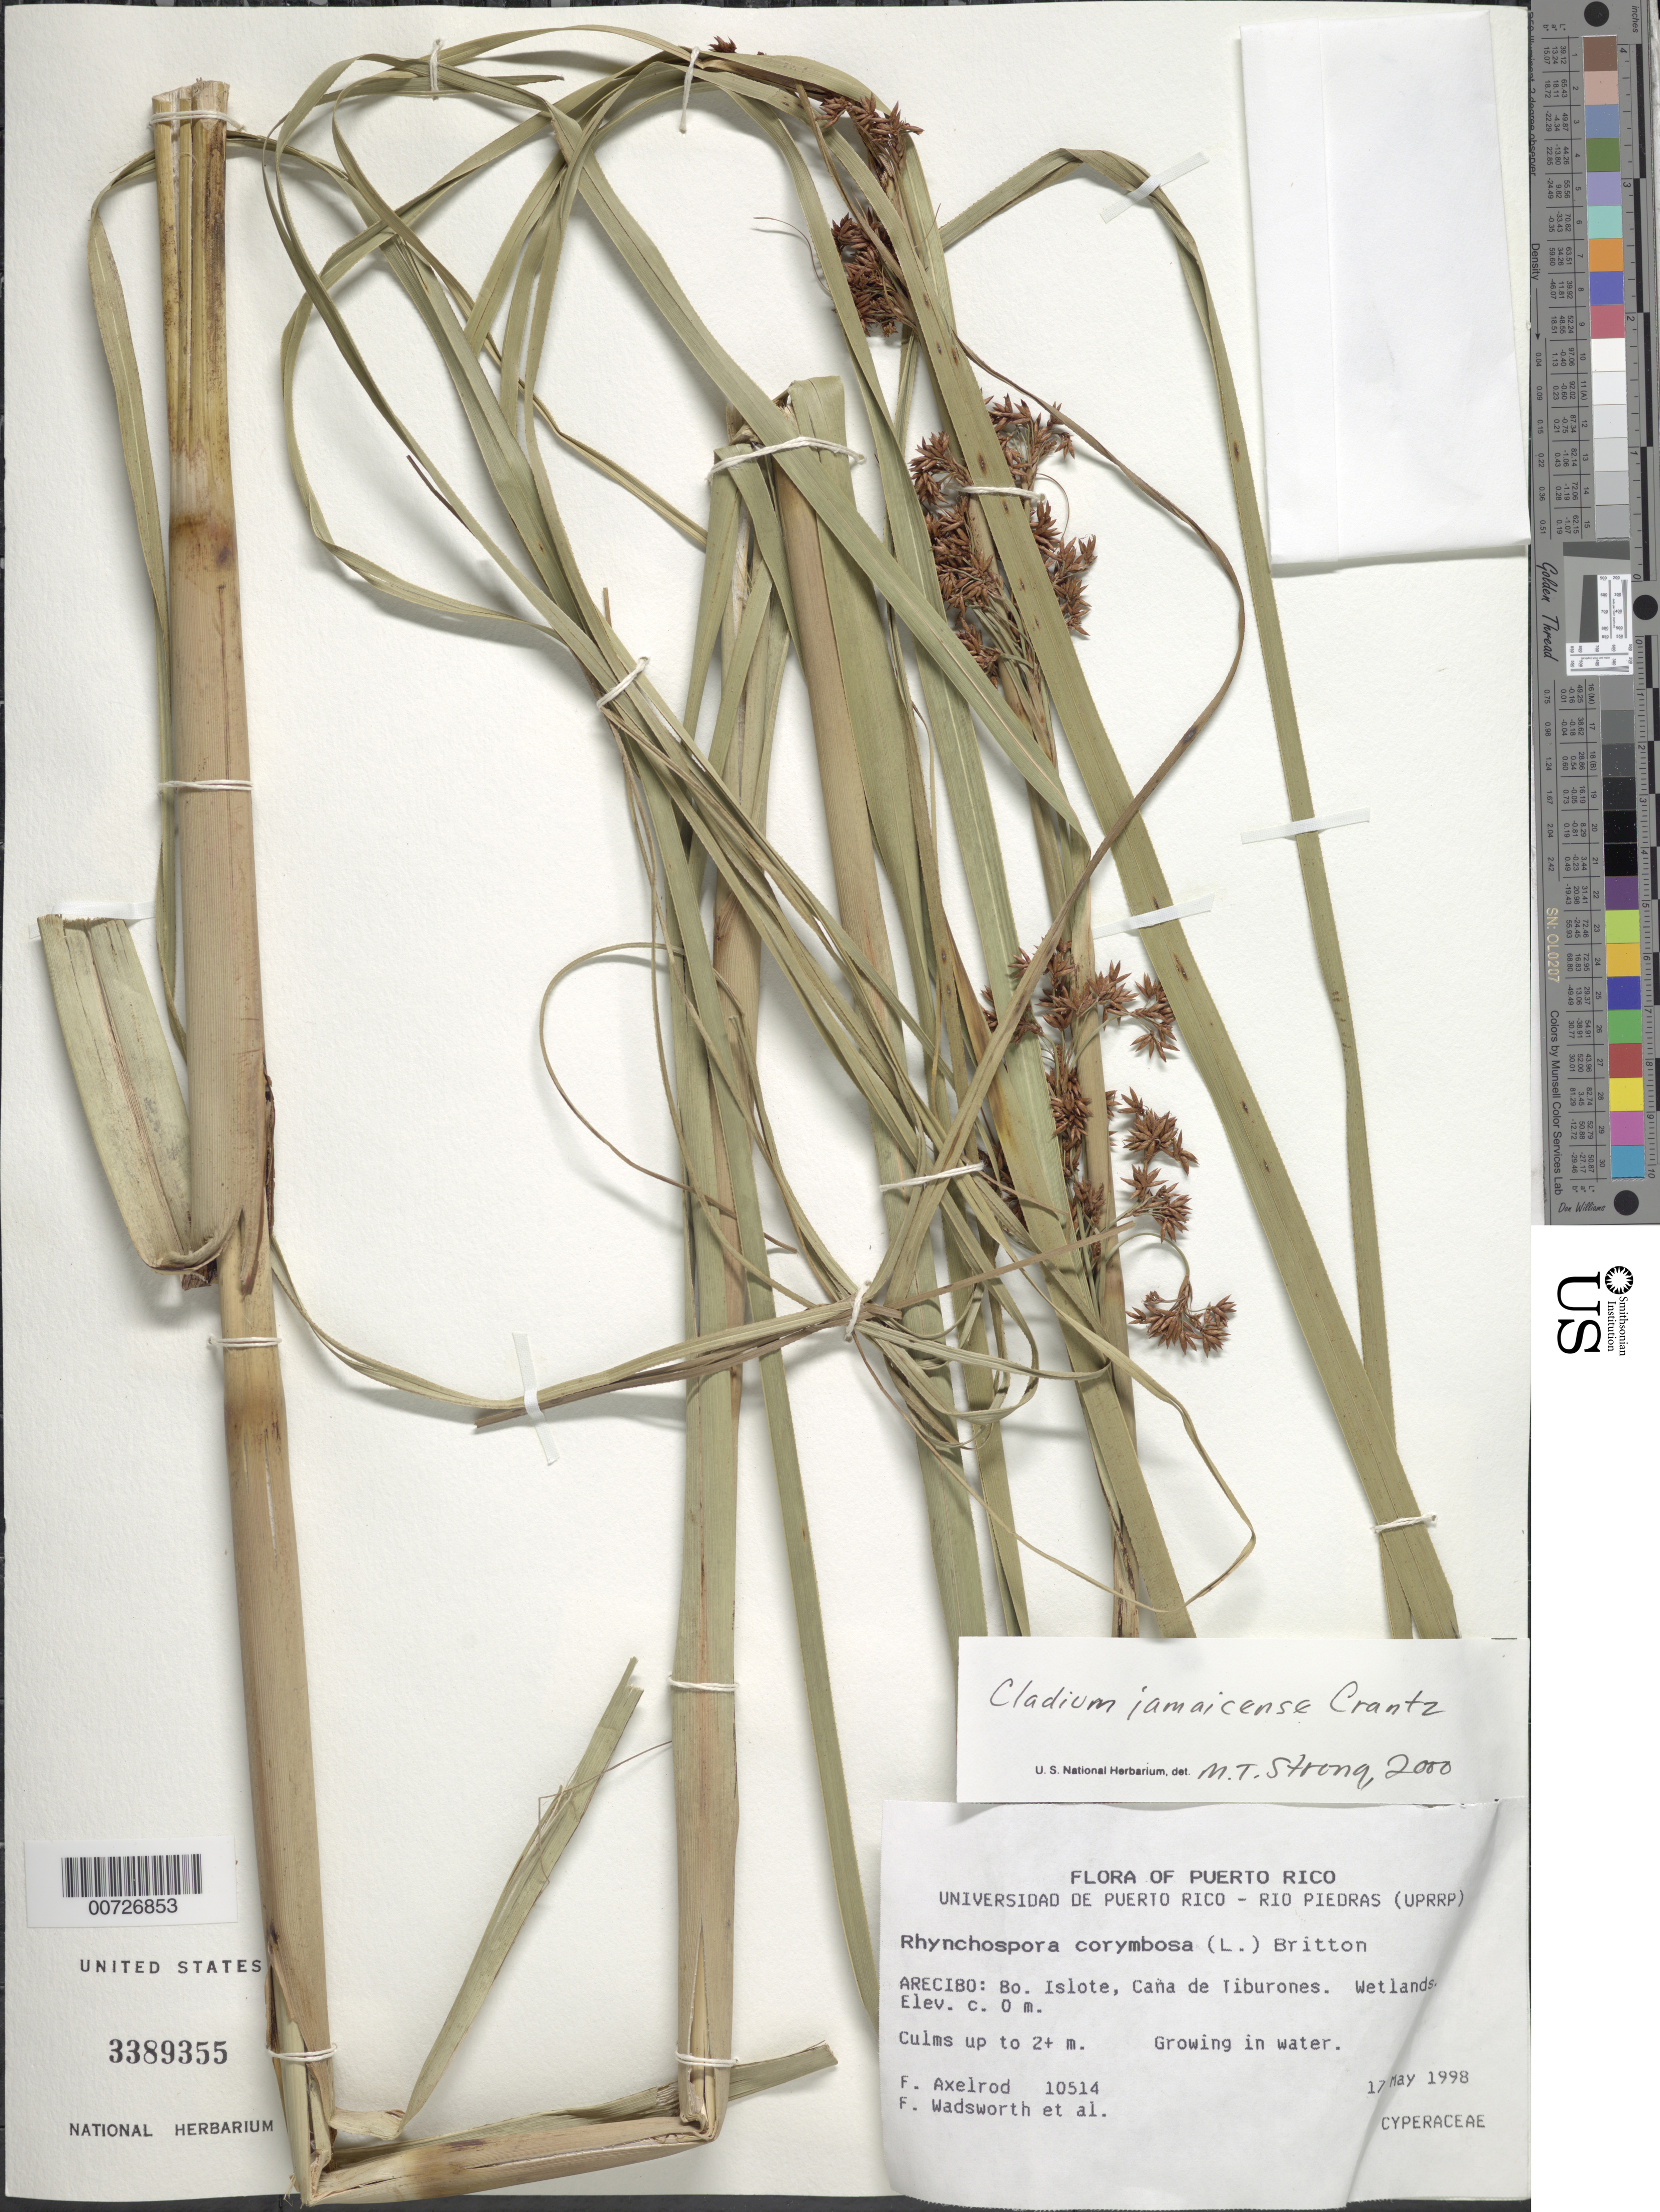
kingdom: Plantae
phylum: Tracheophyta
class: Liliopsida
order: Poales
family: Cyperaceae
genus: Cladium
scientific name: Cladium jamaicense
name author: Crantz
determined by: Strong, M. T., (US), Smithsonian Institution - National Museum of Natural History (UNITED STATES)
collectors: F. S. Axelrod, F. Wadsworth & et al.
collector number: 10514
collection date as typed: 17 May 1998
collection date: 1998-05-17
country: Puerto Rico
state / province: Arecibo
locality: Arecibo: Bo. Islote, Caña de Tiburones.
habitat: Wetlands; growing in water.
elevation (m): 0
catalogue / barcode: US 3389355